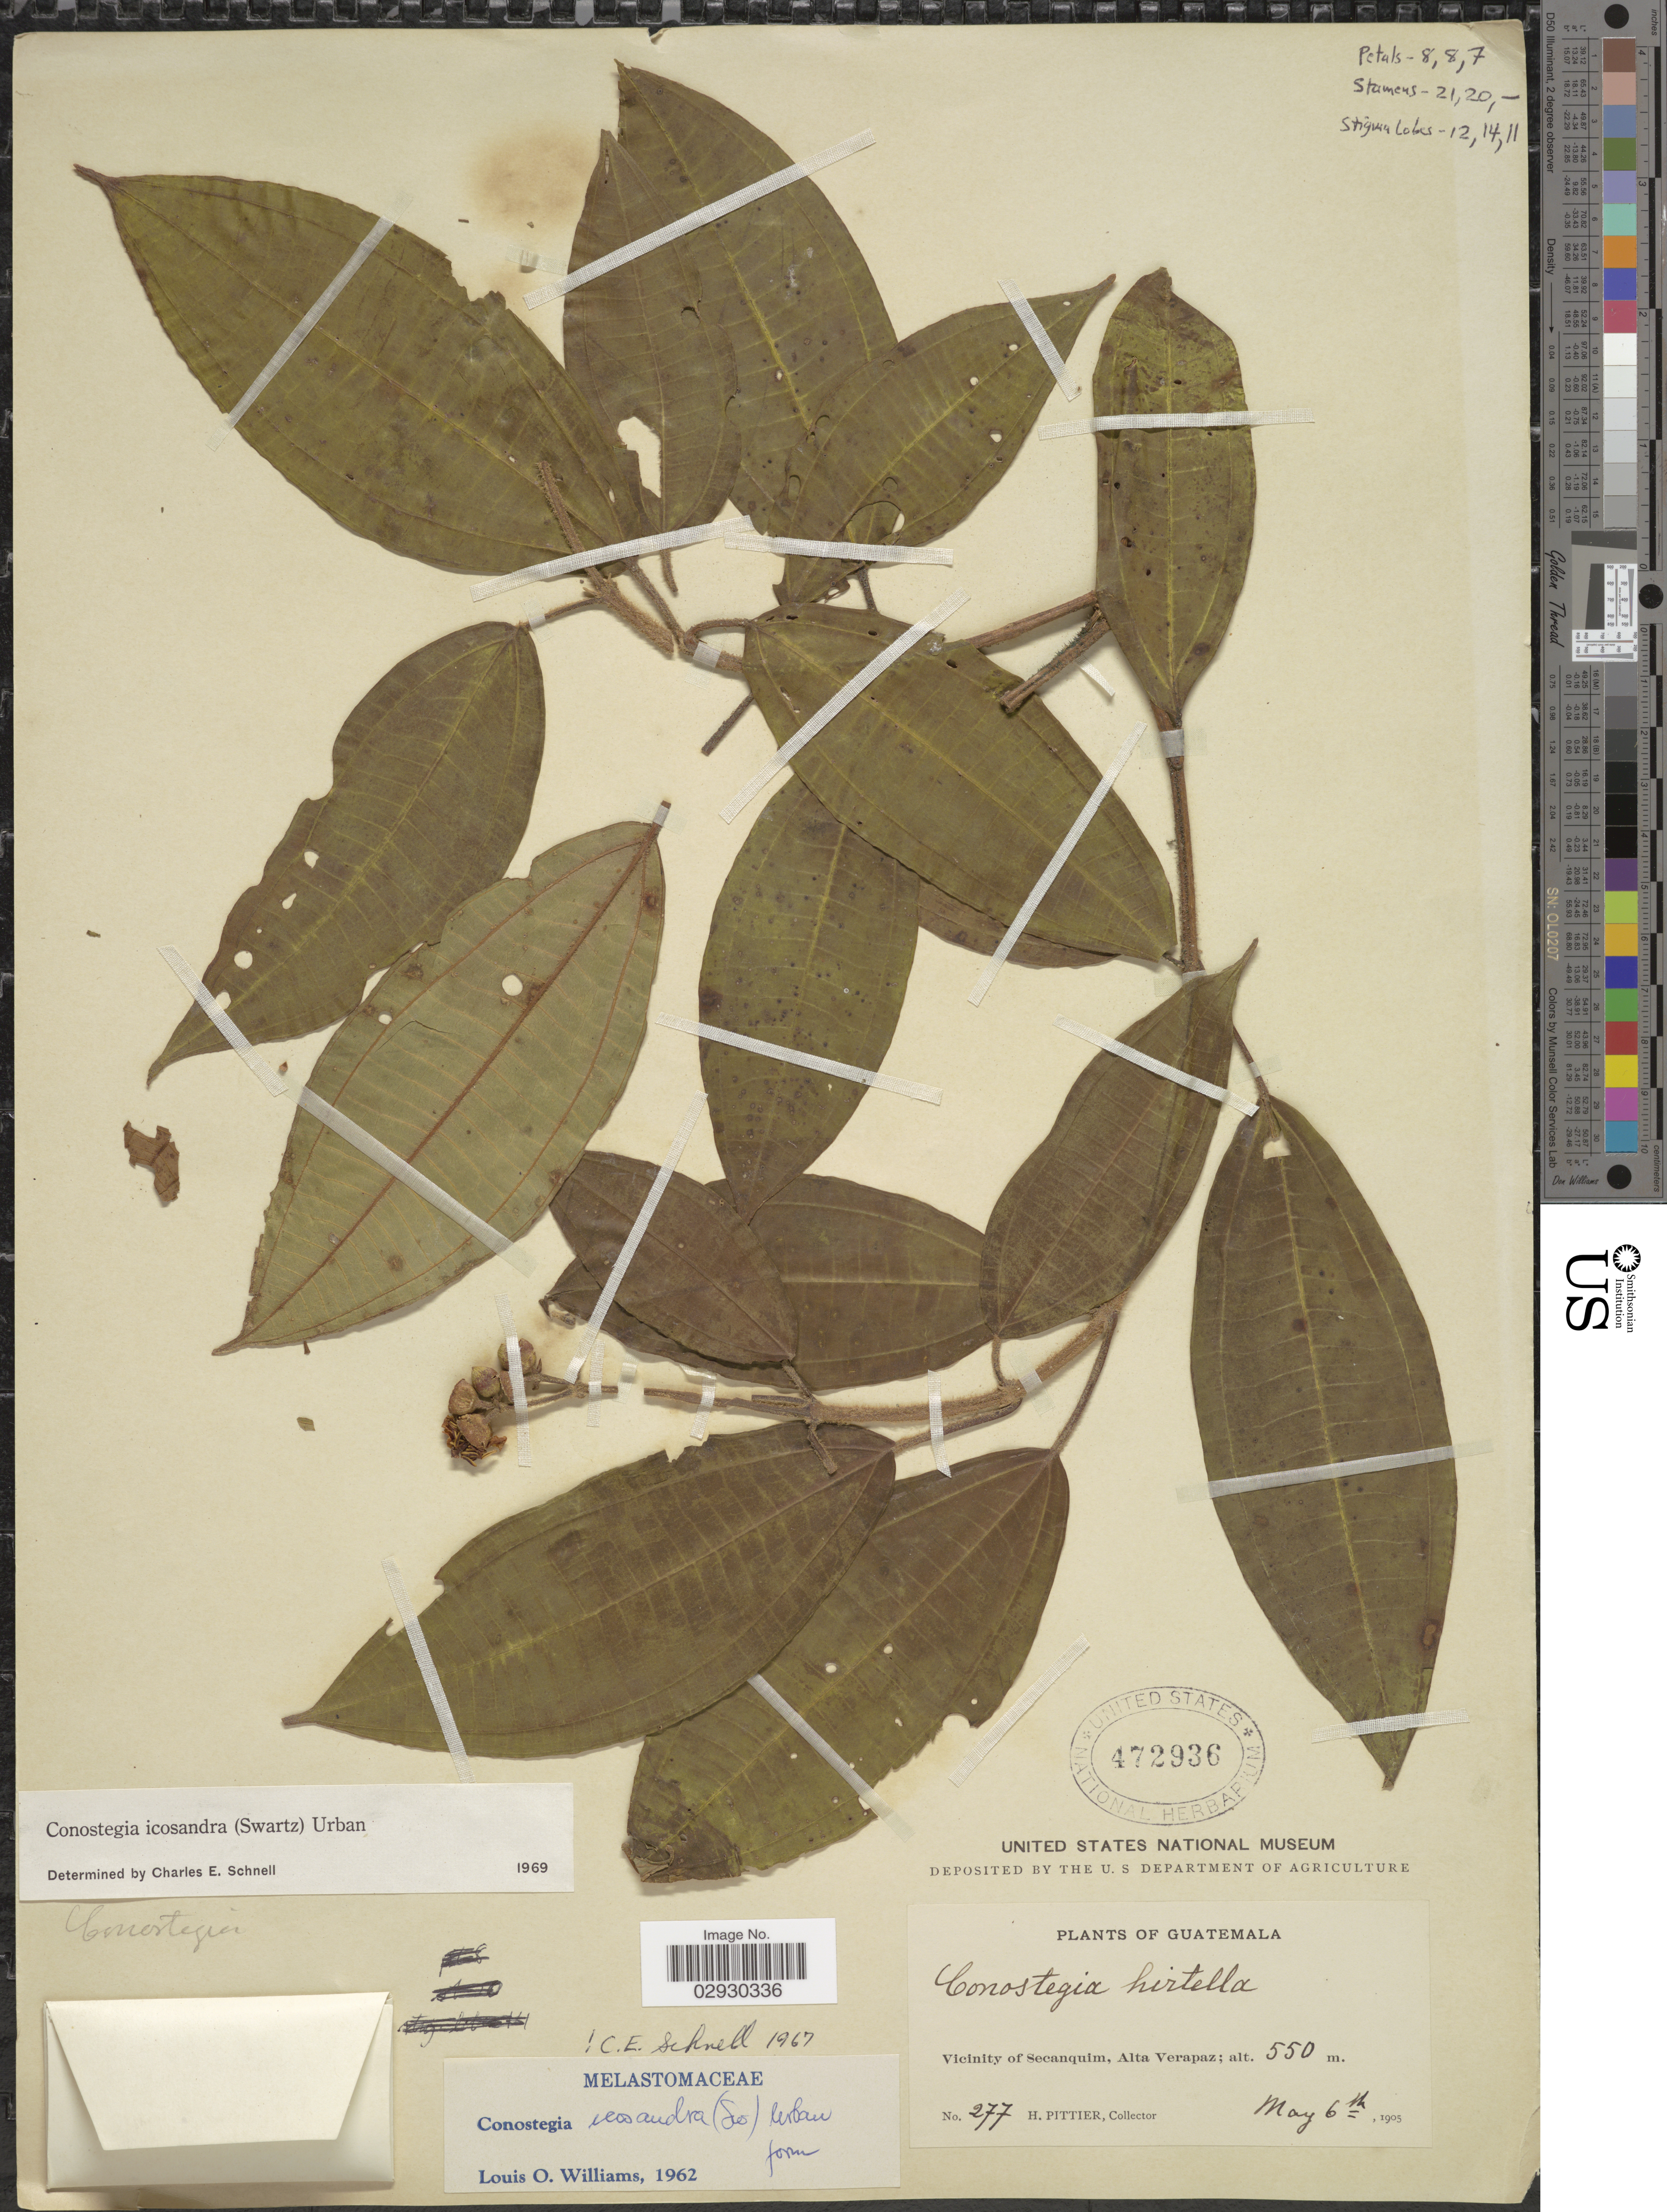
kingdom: Plantae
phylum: Tracheophyta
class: Magnoliopsida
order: Myrtales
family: Melastomataceae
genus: Conostegia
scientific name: Conostegia icosandra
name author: (Sw.) Urb.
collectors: H. F. Pittier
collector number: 277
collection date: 1905-05-06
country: Guatemala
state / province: Alta Verapaz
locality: Vicinity of Secanquim, Alta Verapaz.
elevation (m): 550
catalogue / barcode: US 472936